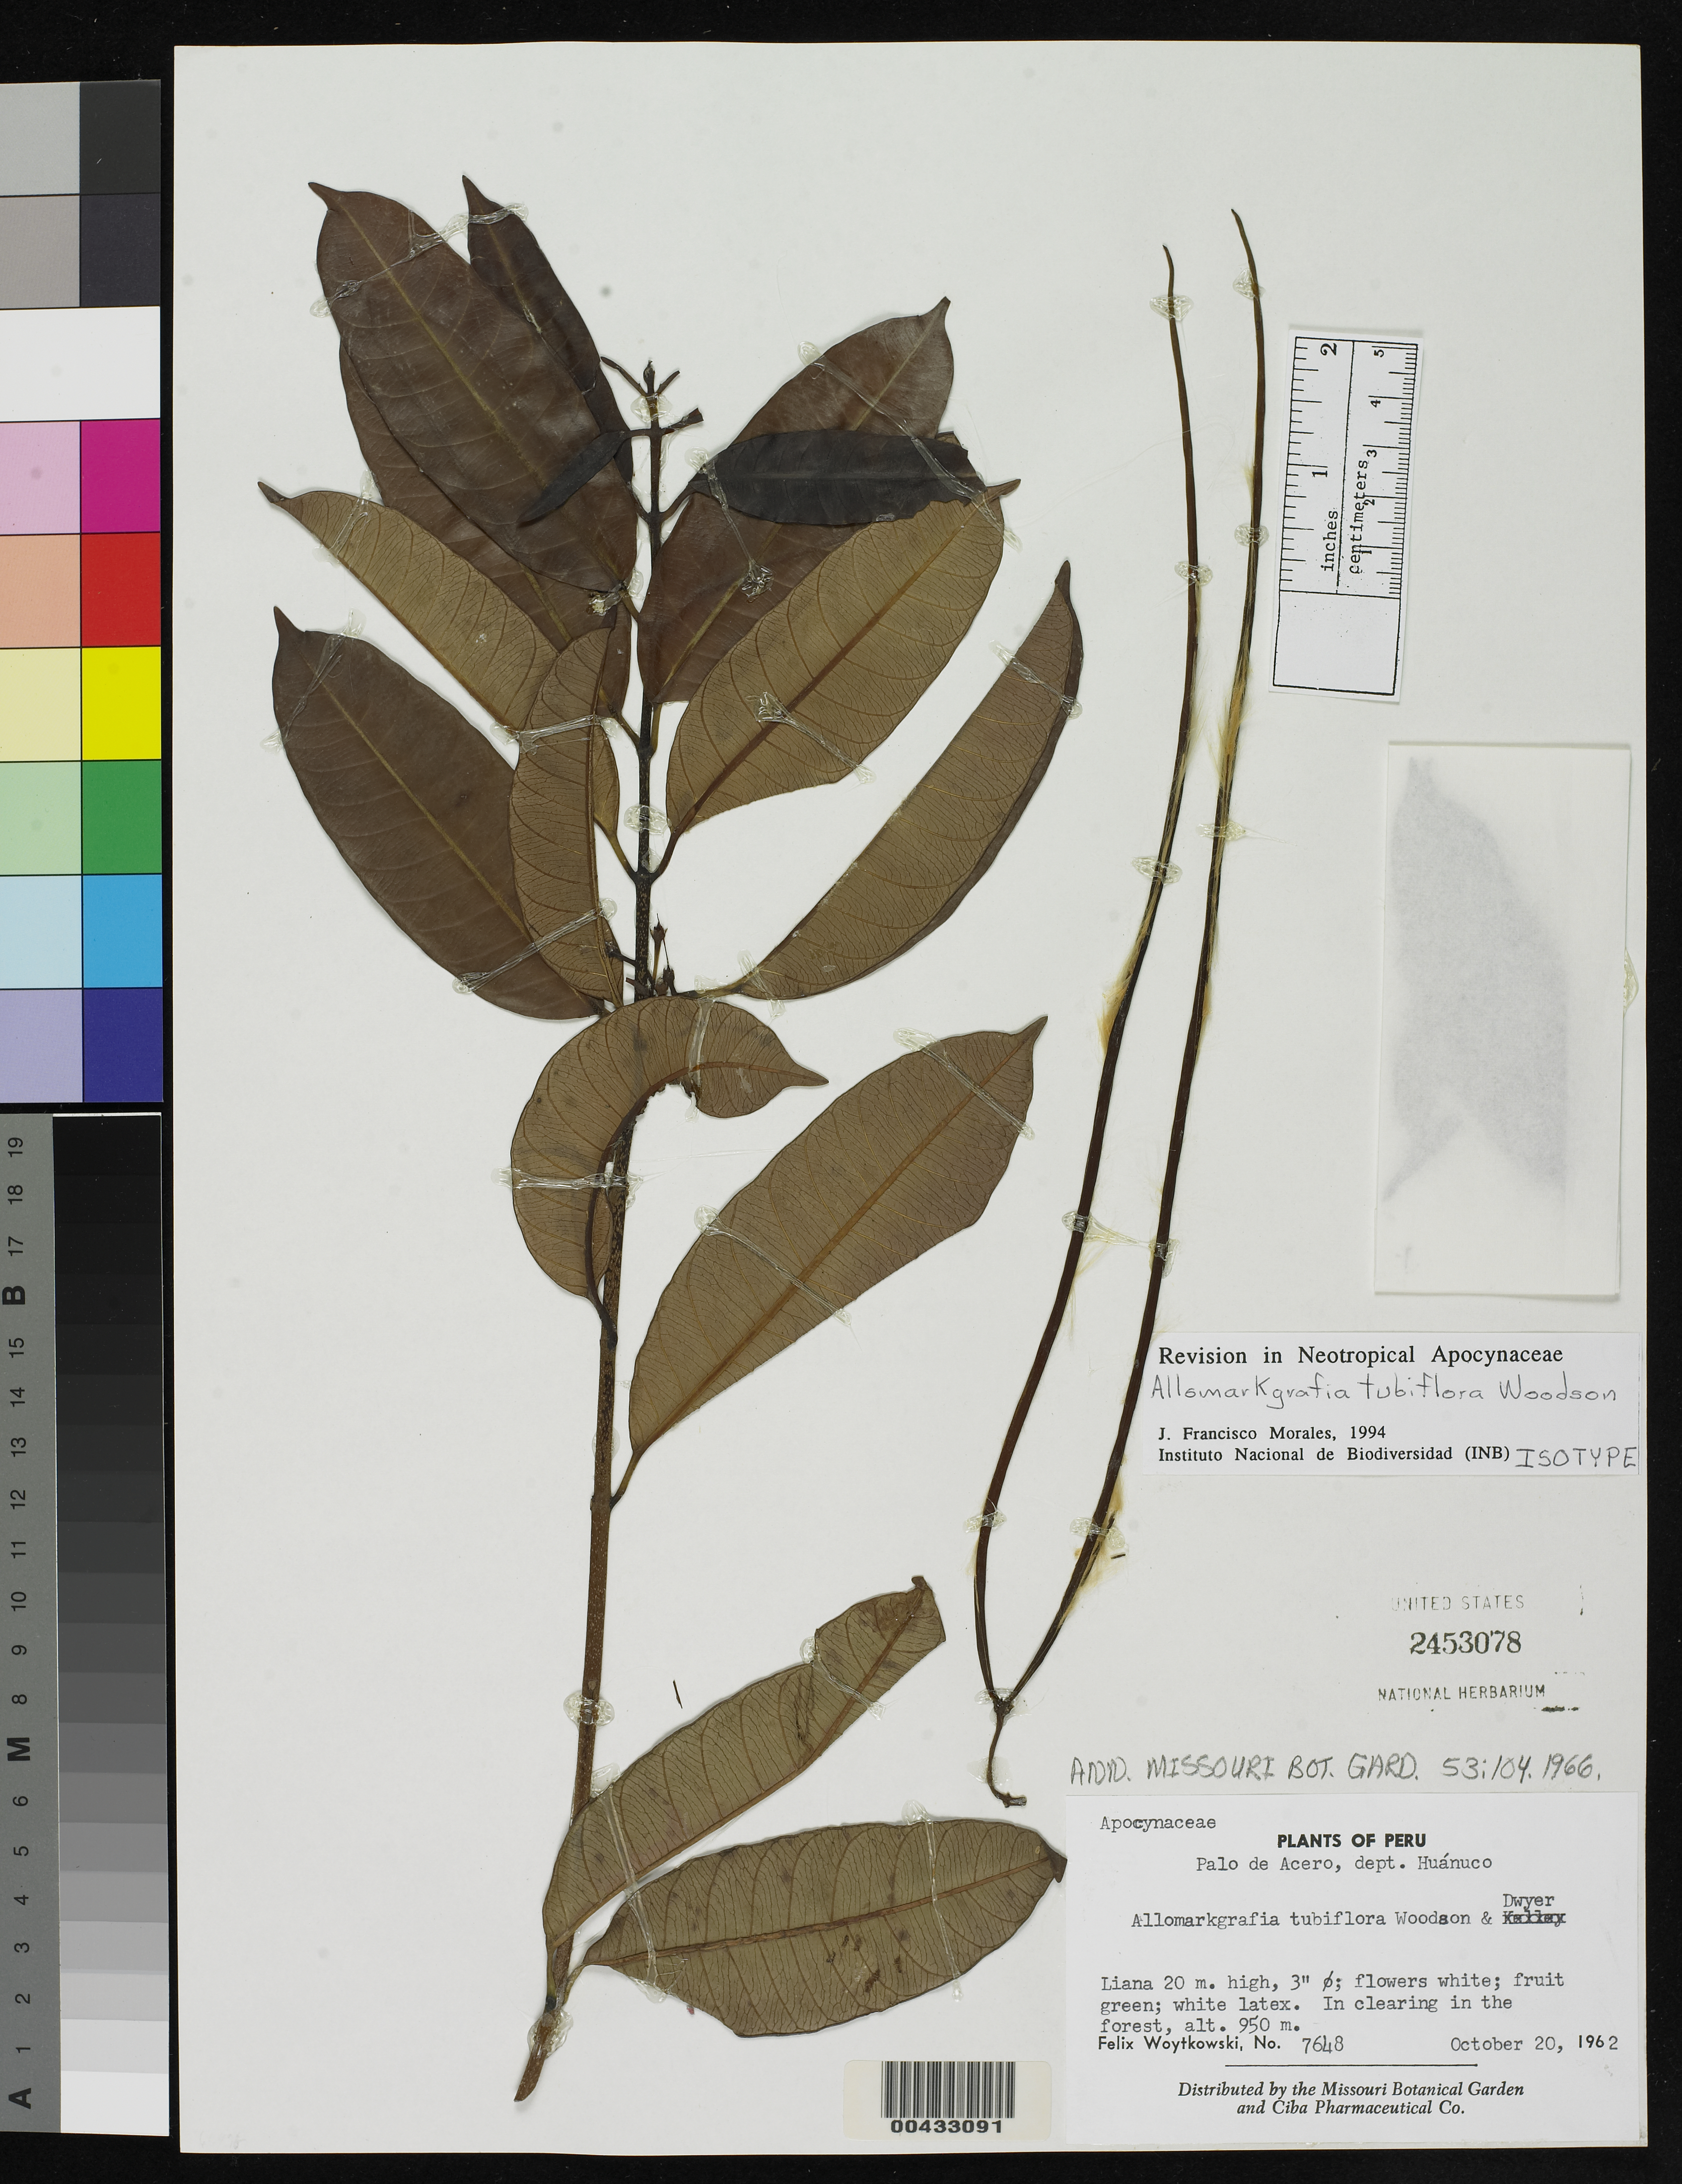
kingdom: Plantae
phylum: Tracheophyta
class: Magnoliopsida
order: Gentianales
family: Apocynaceae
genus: Allomarkgrafia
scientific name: Allomarkgrafia tubiflora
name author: Woodson ex Dwyer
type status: Isotype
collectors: F. Woytkowski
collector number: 7648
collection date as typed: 20 Oct 1962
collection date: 1962-10-20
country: Peru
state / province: Huánuco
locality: Palo de Acero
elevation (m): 950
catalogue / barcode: US 2453078